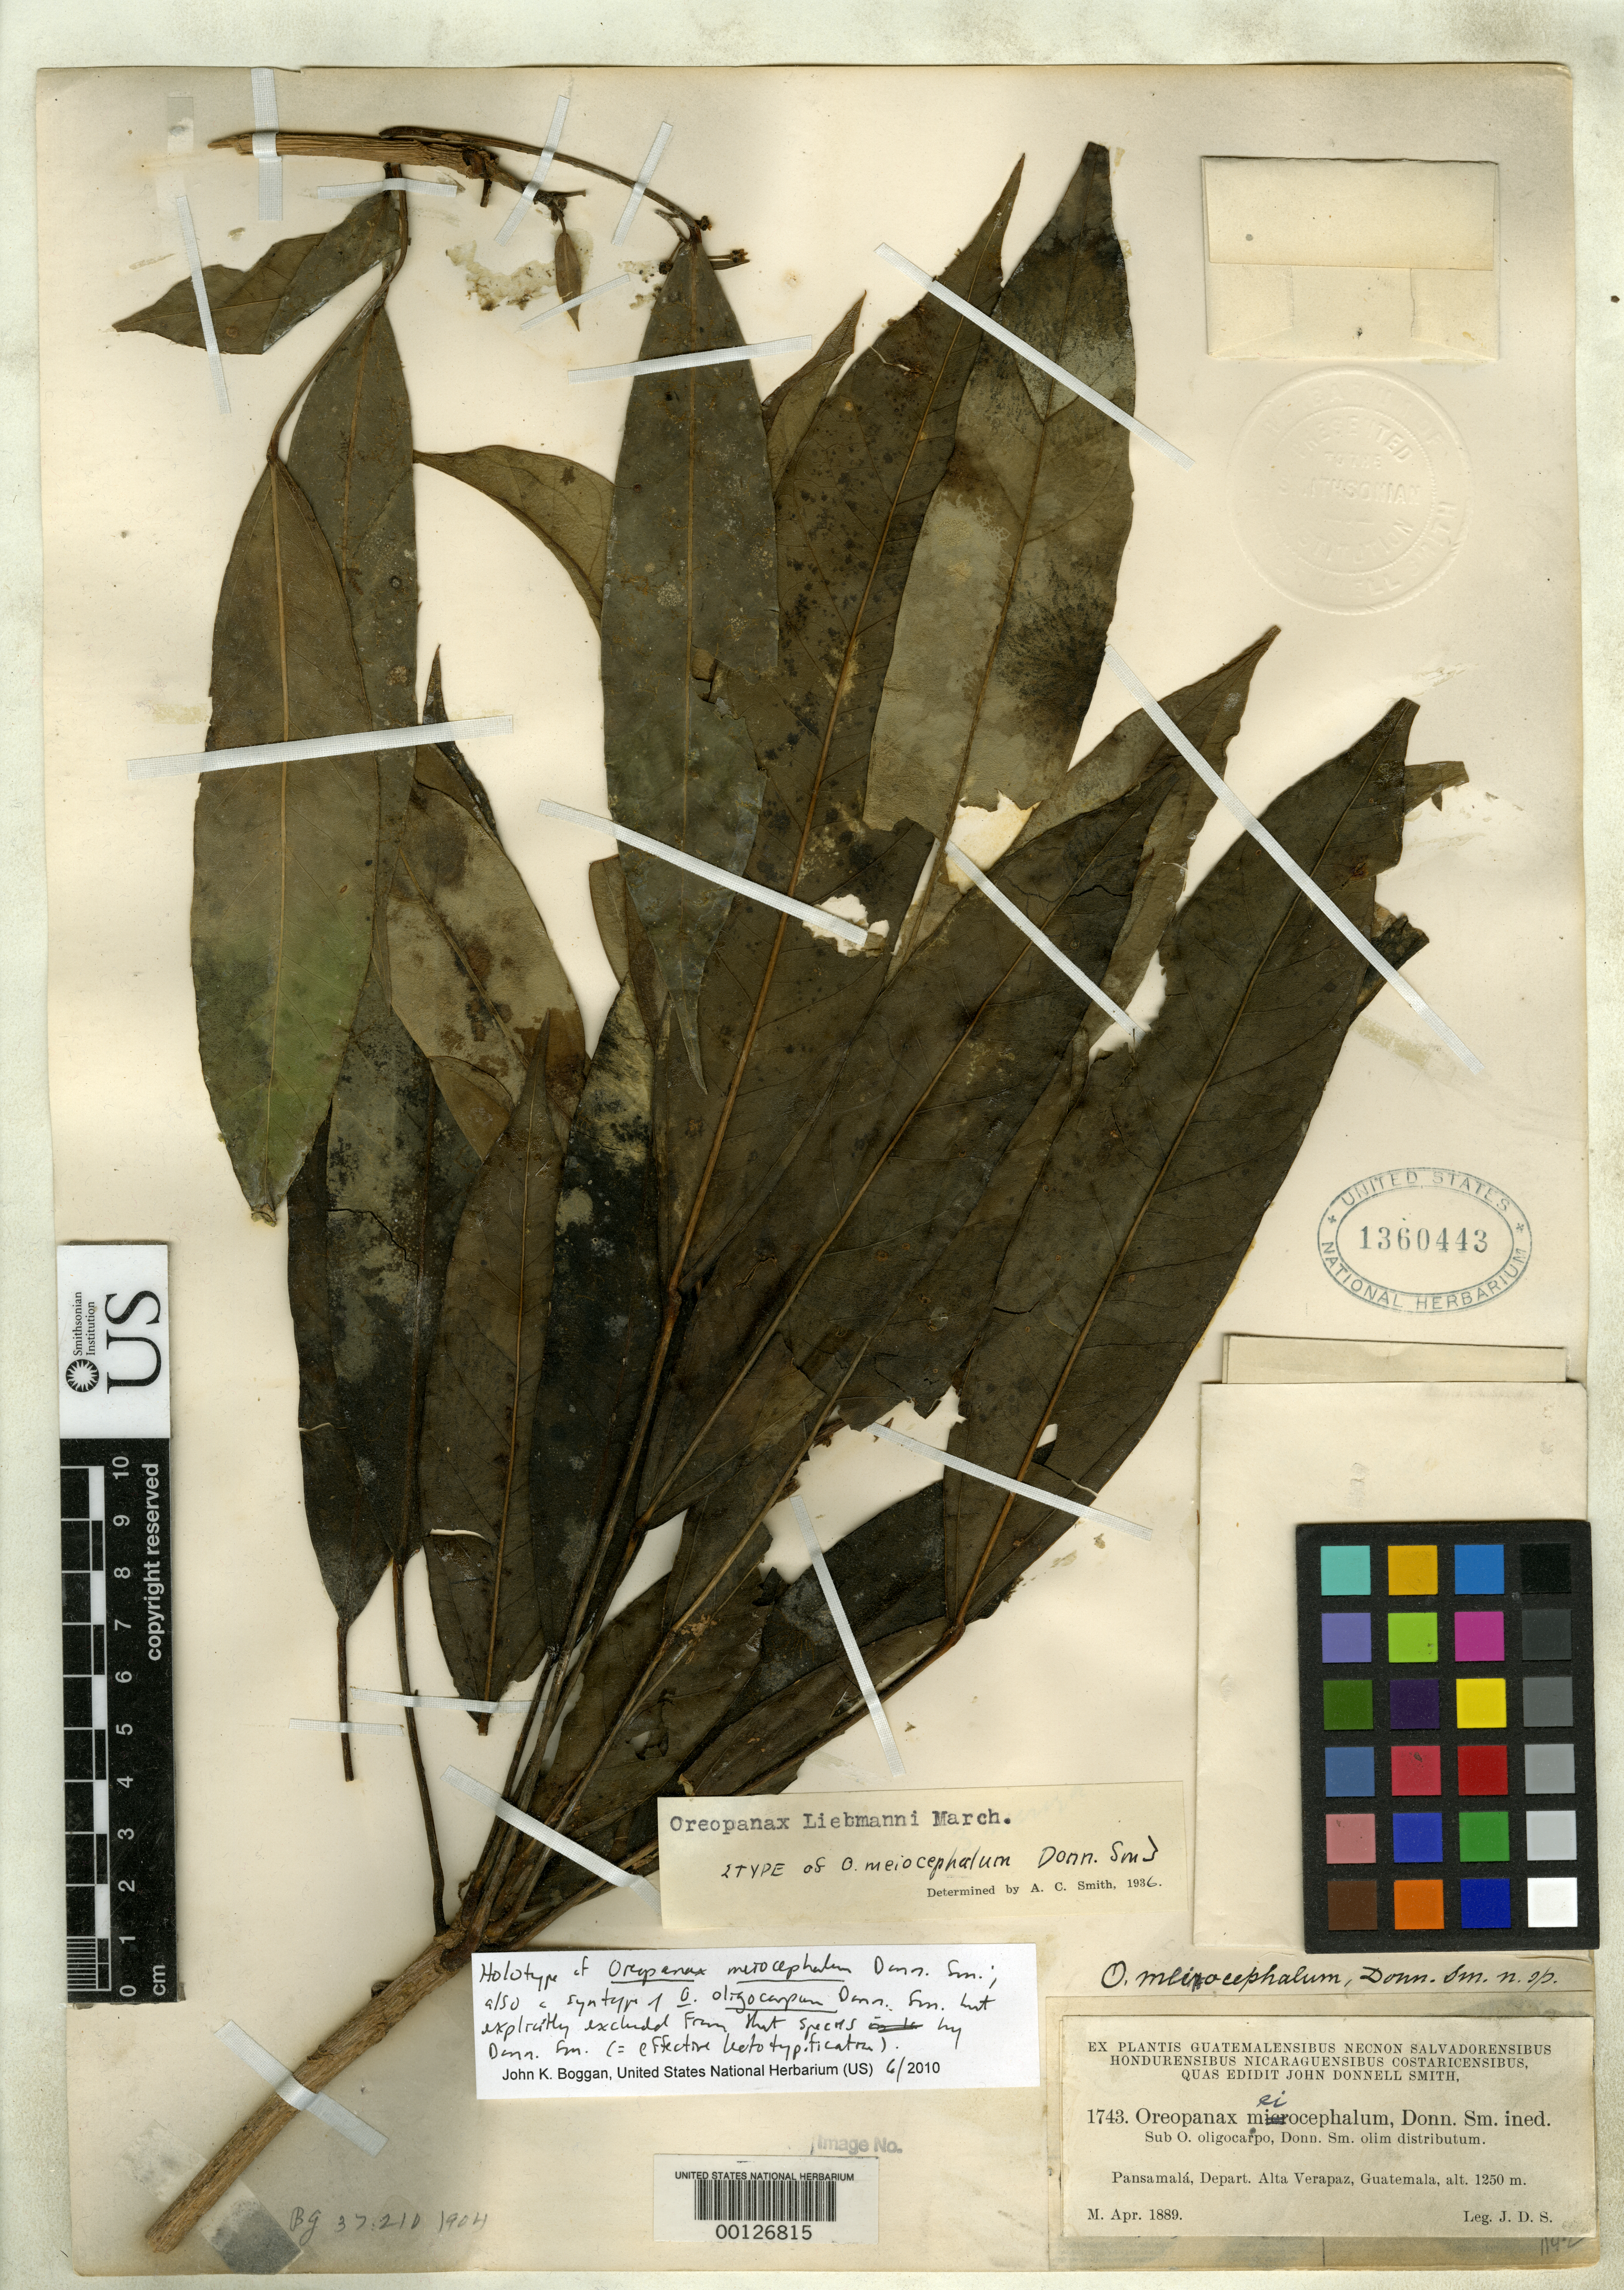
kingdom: Plantae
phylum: Tracheophyta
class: Magnoliopsida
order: Apiales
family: Araliaceae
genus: Oreopanax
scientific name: Oreopanax oligocarpus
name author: Donn. Sm.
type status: Holotype; Syntype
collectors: J. Donnell Smith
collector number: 1743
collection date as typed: Apr 1889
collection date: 1889-04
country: Guatemala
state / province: Alta Verapaz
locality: Pansamalá, Depart. Alta Verapaz.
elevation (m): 1250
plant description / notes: One of two syntypes of Oreopanax oligocarpum Donn. Sm., this one (Donnell Smith 1743) later excluded as the type of the new species O. meiocarpum Donn. Sm.; Also the holotype of Oreopanax meiocephalum Donn. Sm.; Specimen ex John Donnell Smith herbarium.; One of two syntypes of Oreopanax oligocarpum Donn. Sm., this one (Donnell Smith 1743) later excluded as the type of the new species O. meiocarpum Donn. Sm.; Also a syntype of Oreopanax oligocarpum Donn. Sm.; Specimen ex John Donnell Smith herbarium.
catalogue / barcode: US 1360443